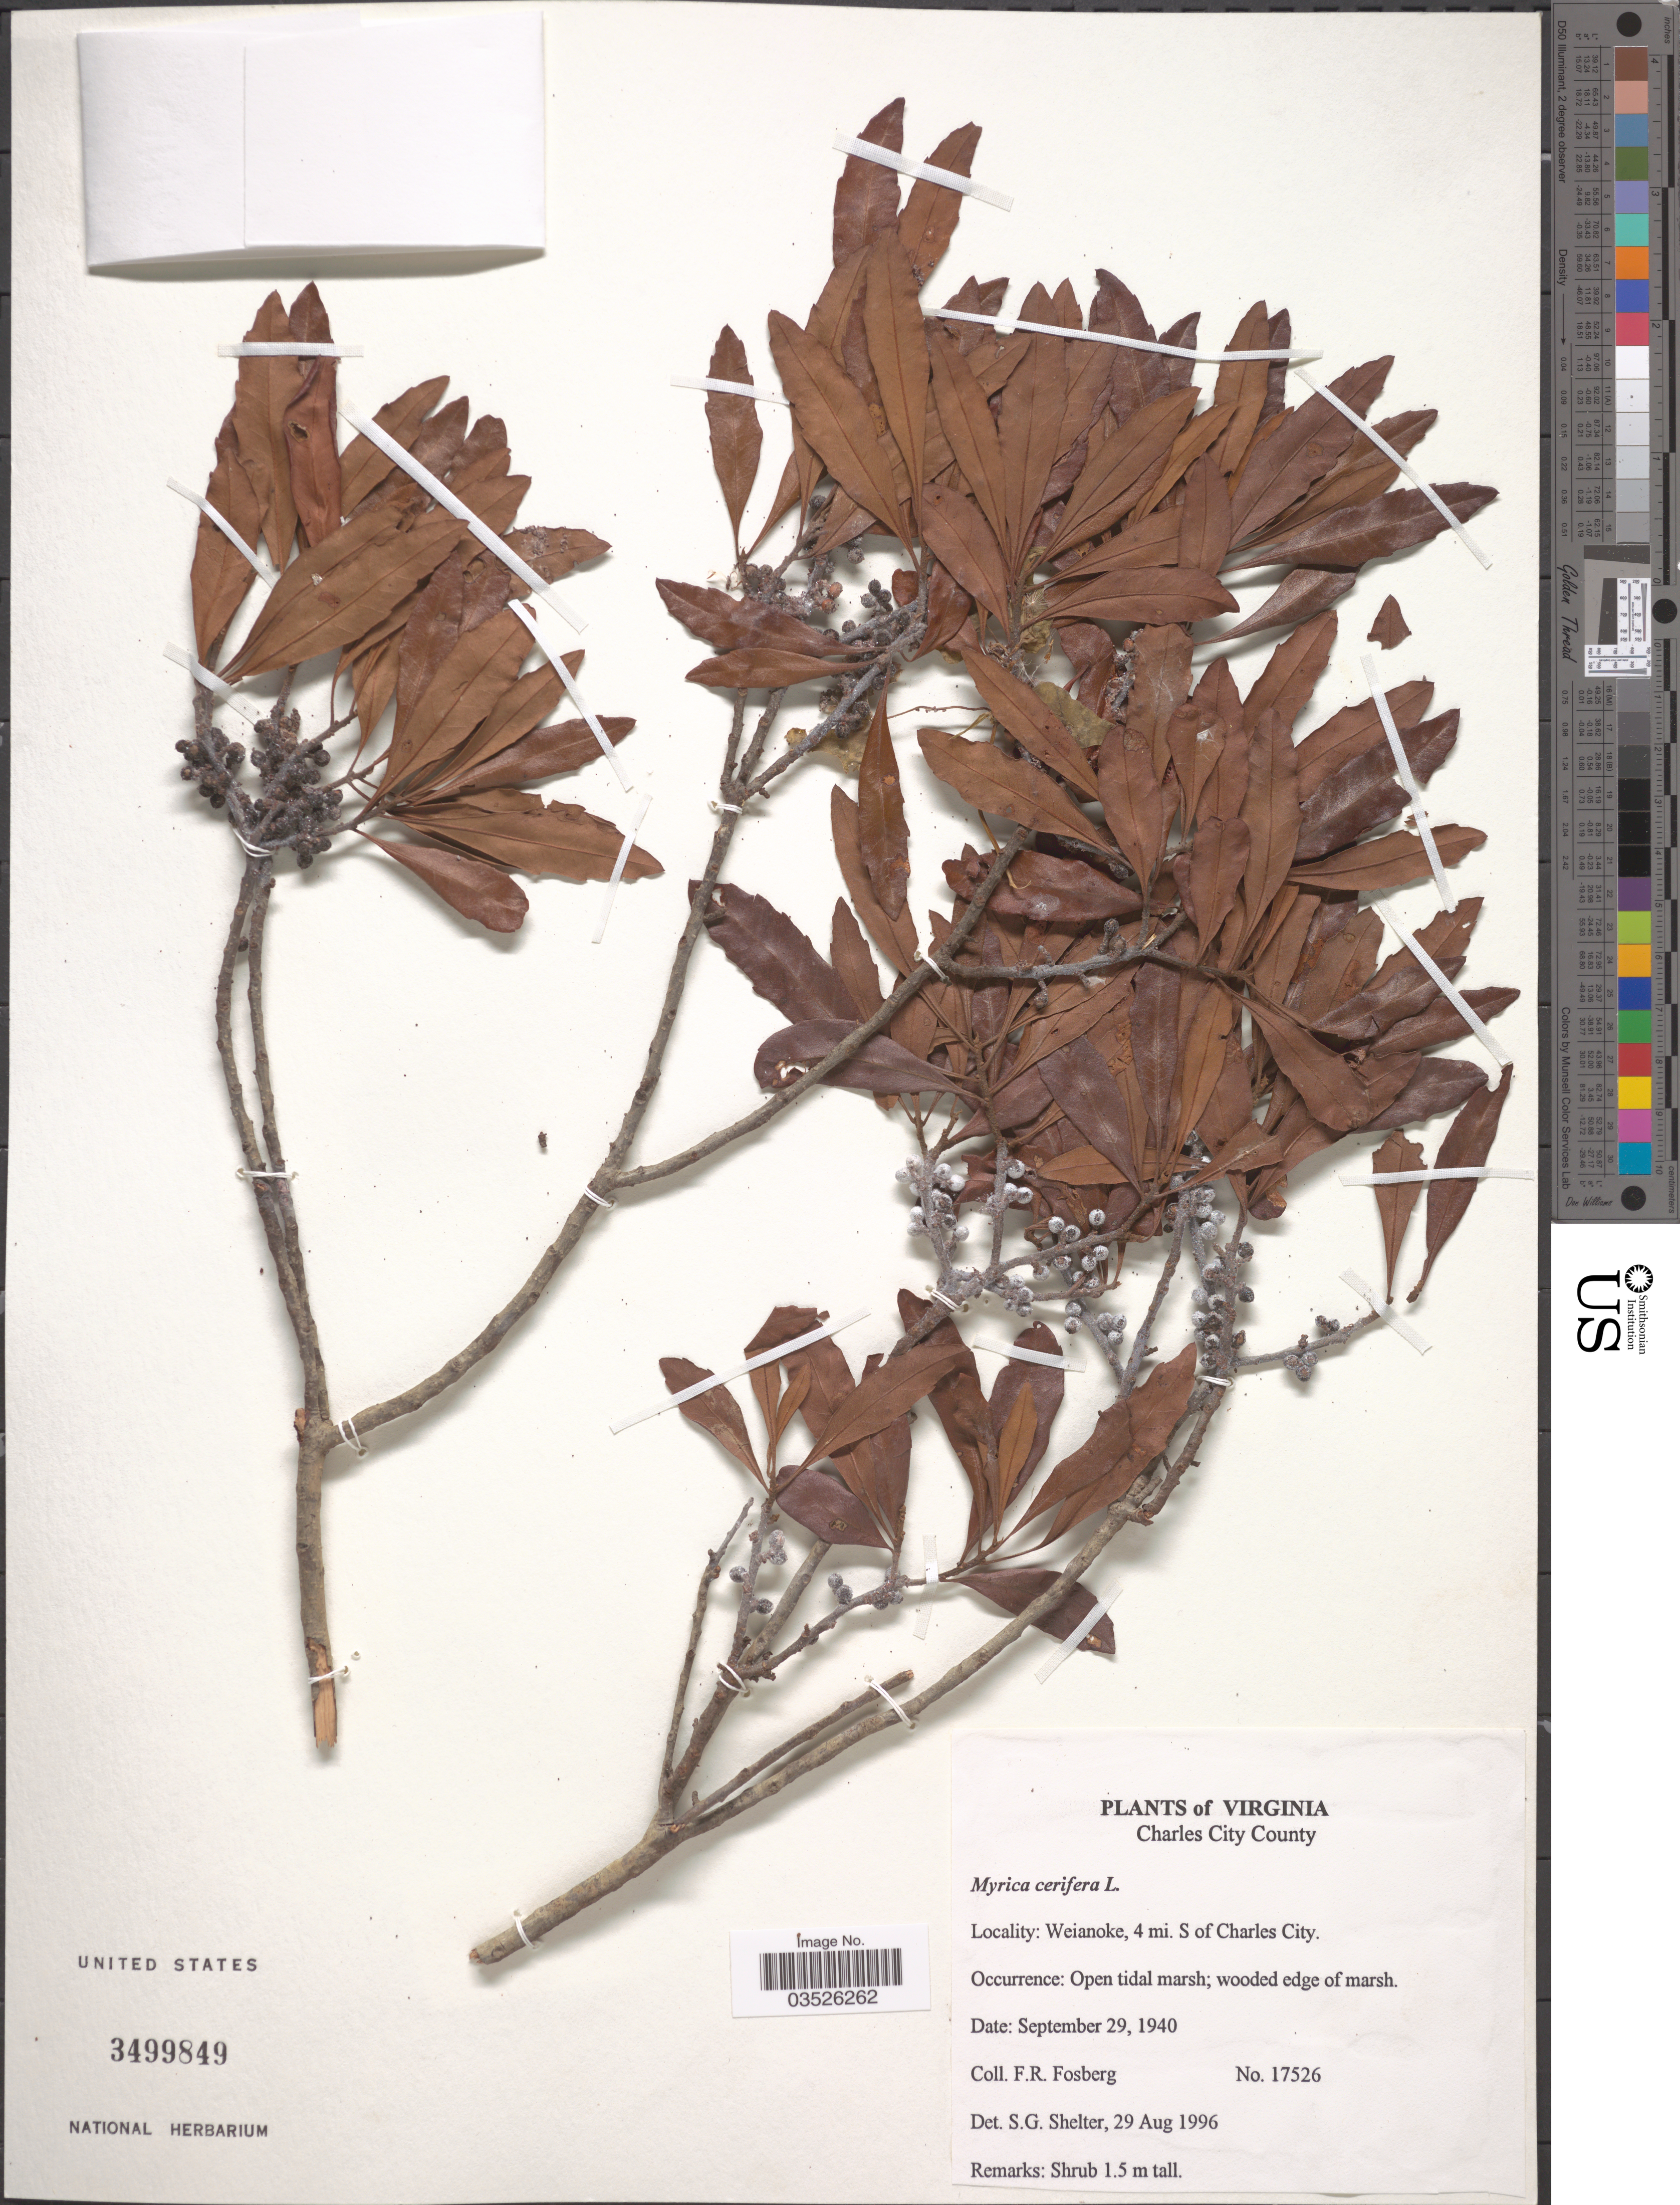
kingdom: Plantae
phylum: Tracheophyta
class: Magnoliopsida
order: Fagales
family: Myricaceae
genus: Morella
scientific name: Morella cerifera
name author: (L.) Small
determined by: Strong, M. T., (US), Smithsonian Institution - National Museum of Natural History (UNITED STATES)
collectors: F. R. Fosberg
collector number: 17526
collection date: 1940-09-29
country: United States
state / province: Virginia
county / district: Charles City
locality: Charles City County. Weianoke, 4 mi. S of Charles City.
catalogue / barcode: US 3499849